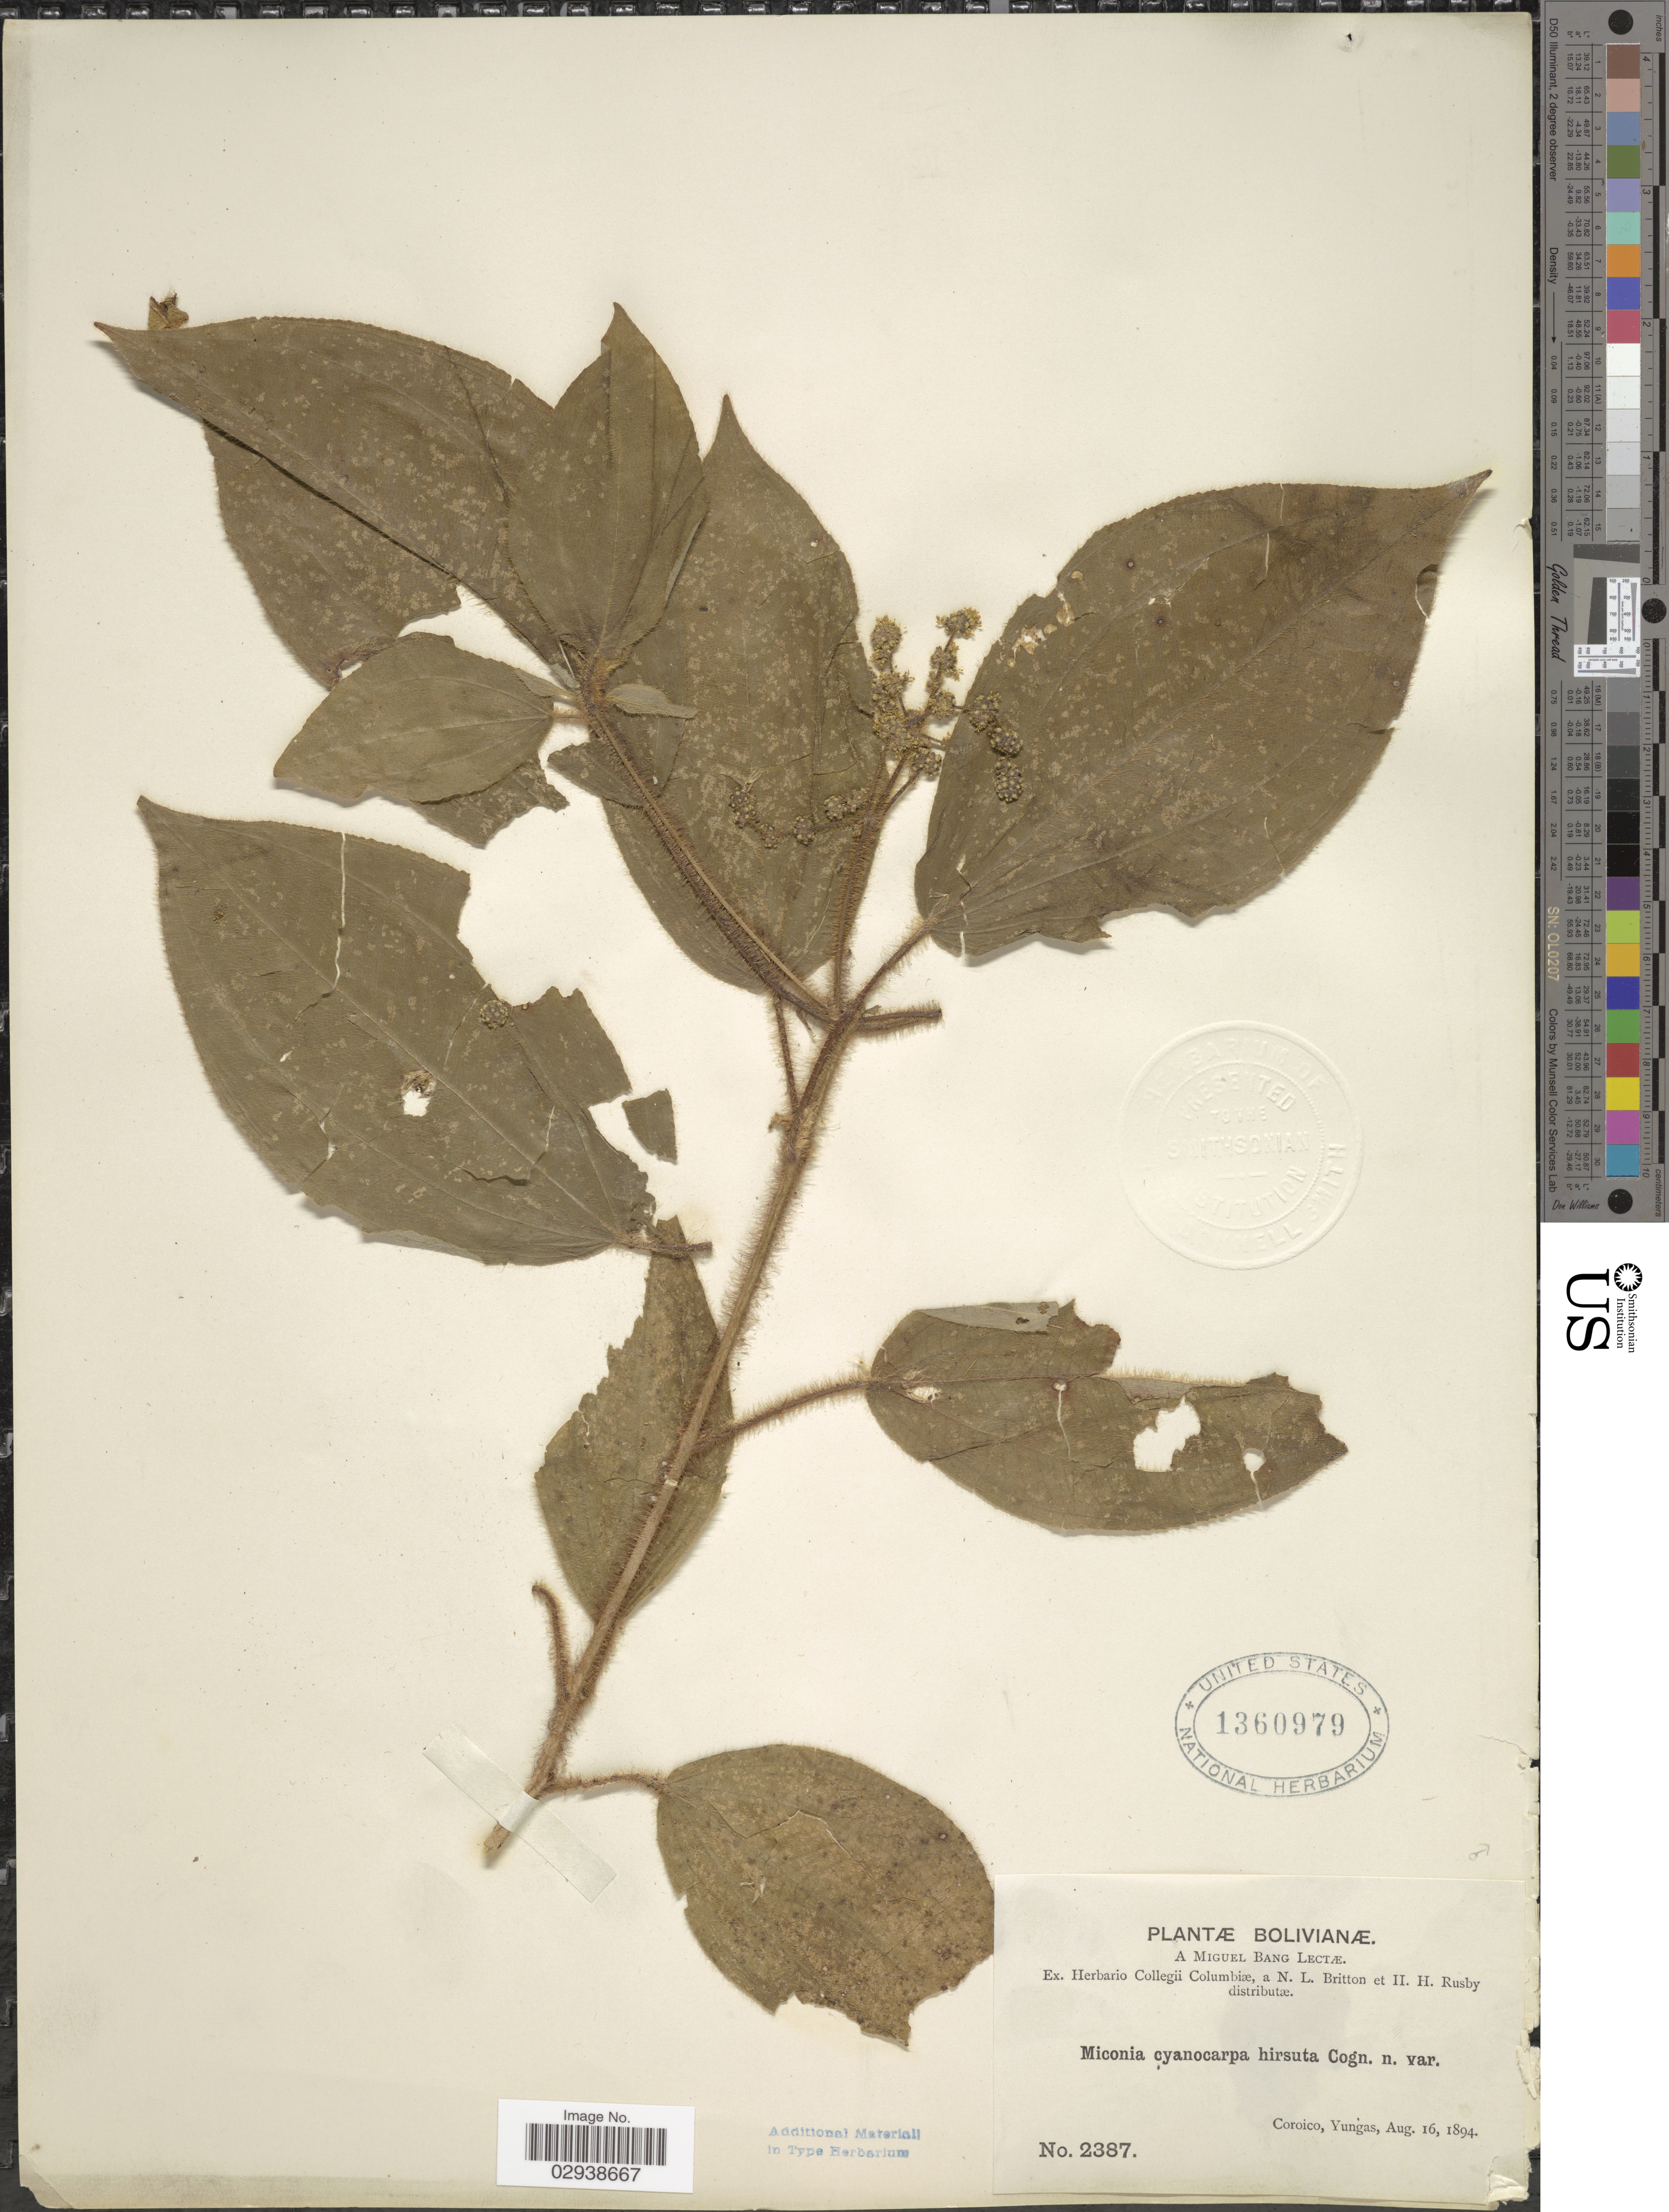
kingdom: Plantae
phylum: Tracheophyta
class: Magnoliopsida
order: Myrtales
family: Melastomataceae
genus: Miconia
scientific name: Miconia cyanocarpa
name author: Naudin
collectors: M. Bang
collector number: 2387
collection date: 1894-08-16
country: Bolivia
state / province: La Paz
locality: Coroico, Yungas.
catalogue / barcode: US 1360979